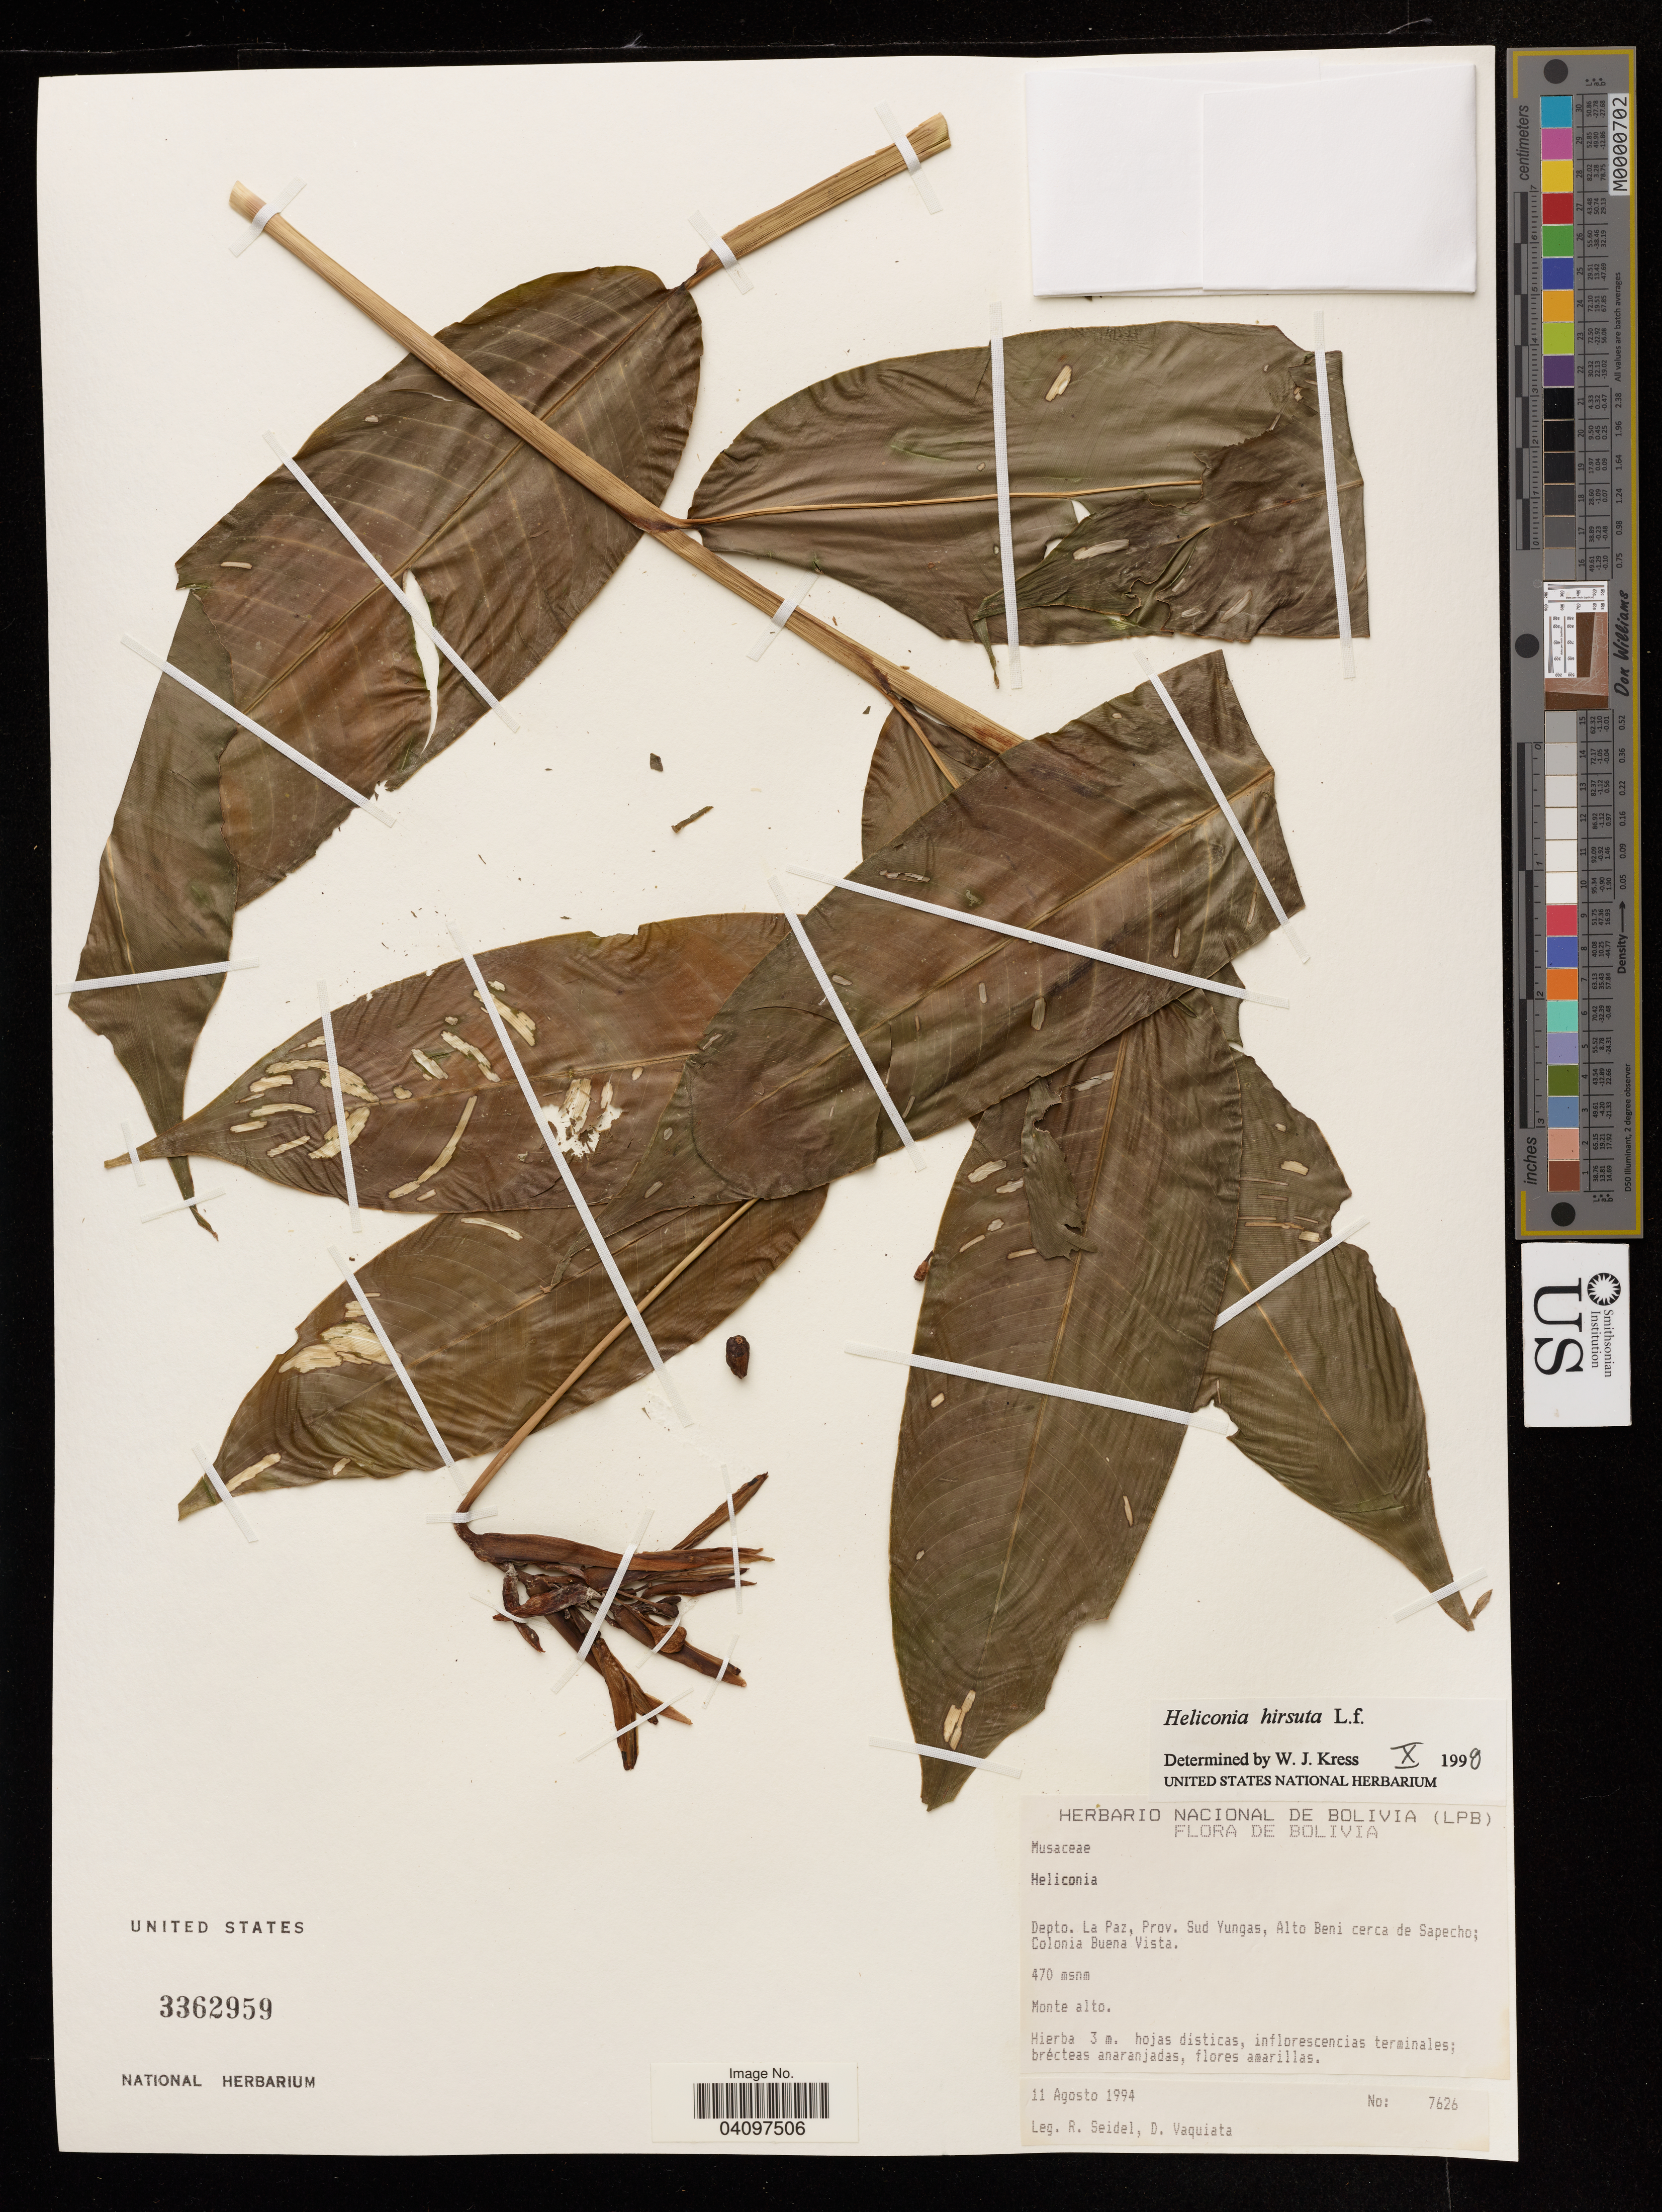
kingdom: Plantae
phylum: Tracheophyta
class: Liliopsida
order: Zingiberales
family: Heliconiaceae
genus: Heliconia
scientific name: Heliconia hirsuta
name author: L. f.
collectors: R. Seidel & D. Vaquiata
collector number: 7626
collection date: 1994-08-11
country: Bolivia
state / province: La Paz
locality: Bolivia. Depto. La Paz, Prov. Sud Yungas, Alto Beni cerca de Sapecho; Colonia Buena Vista.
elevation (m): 470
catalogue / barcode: US 3362959